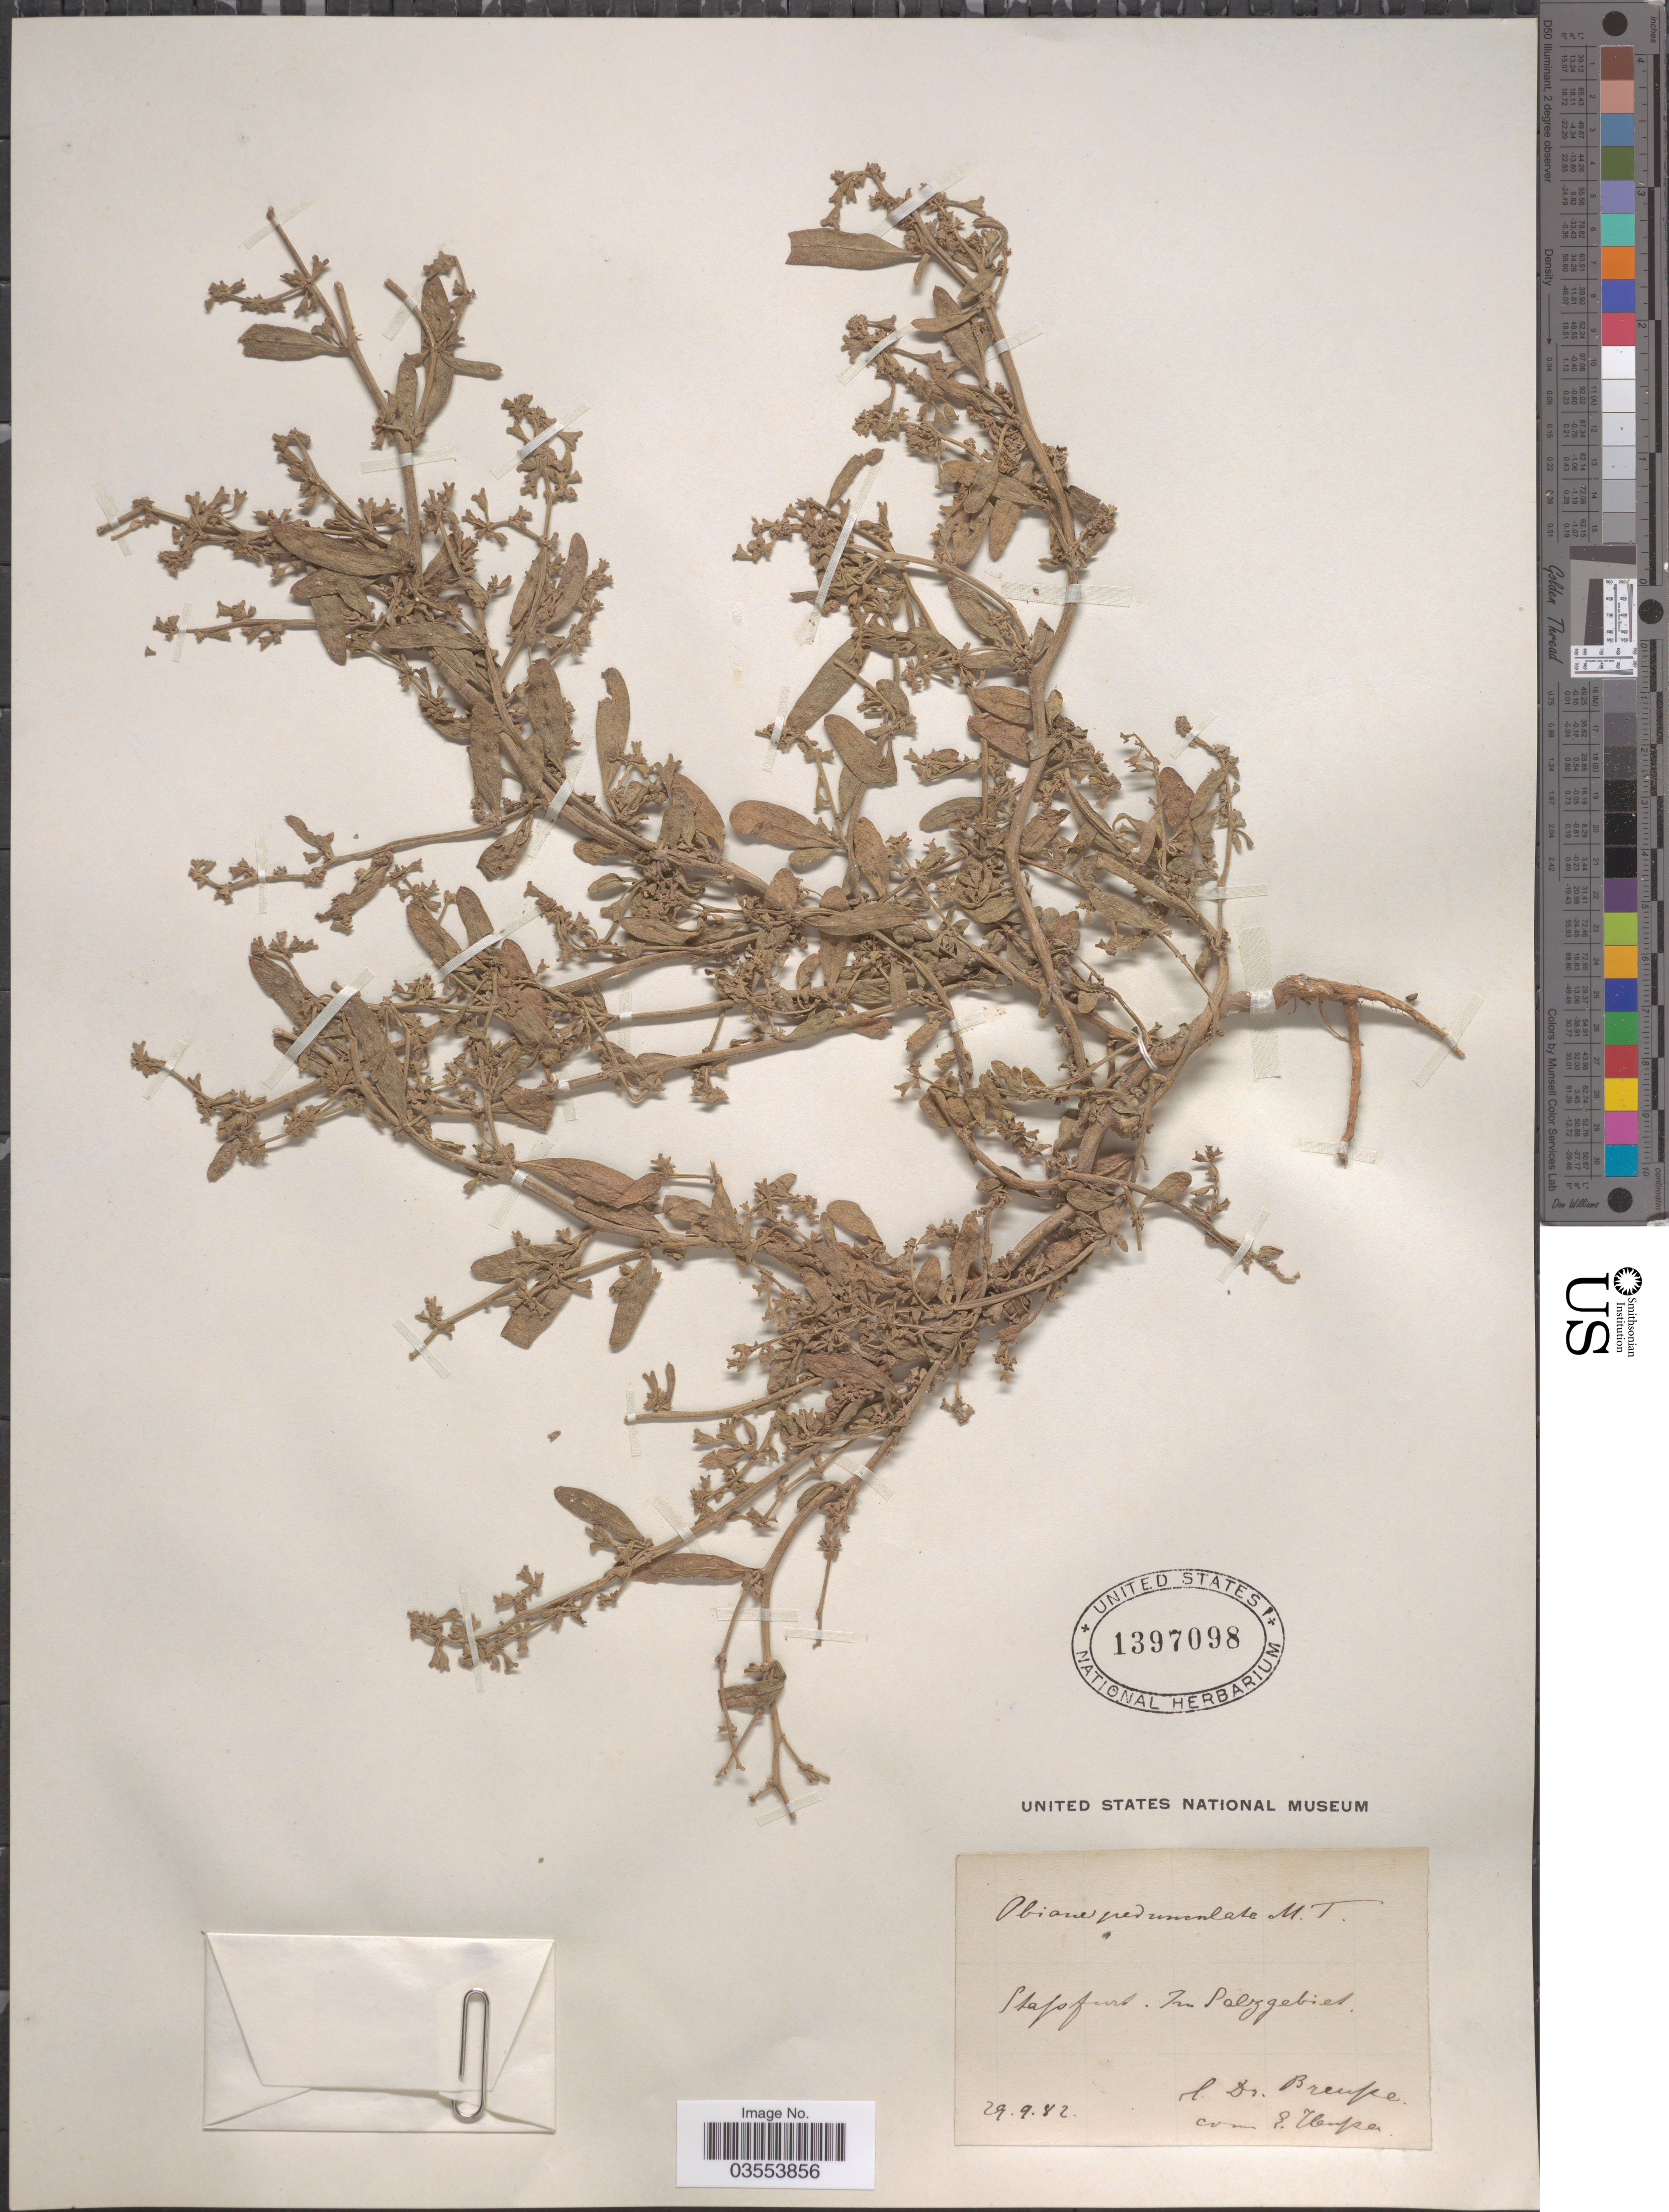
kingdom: Plantae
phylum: Tracheophyta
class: Magnoliopsida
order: Caryophyllales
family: Amaranthaceae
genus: Atriplex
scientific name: Atriplex pedunculata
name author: L.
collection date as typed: Transcribed d/m/y: 29/9/82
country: Germany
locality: Stassfurt. Im salzgebied.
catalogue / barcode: US 1397098